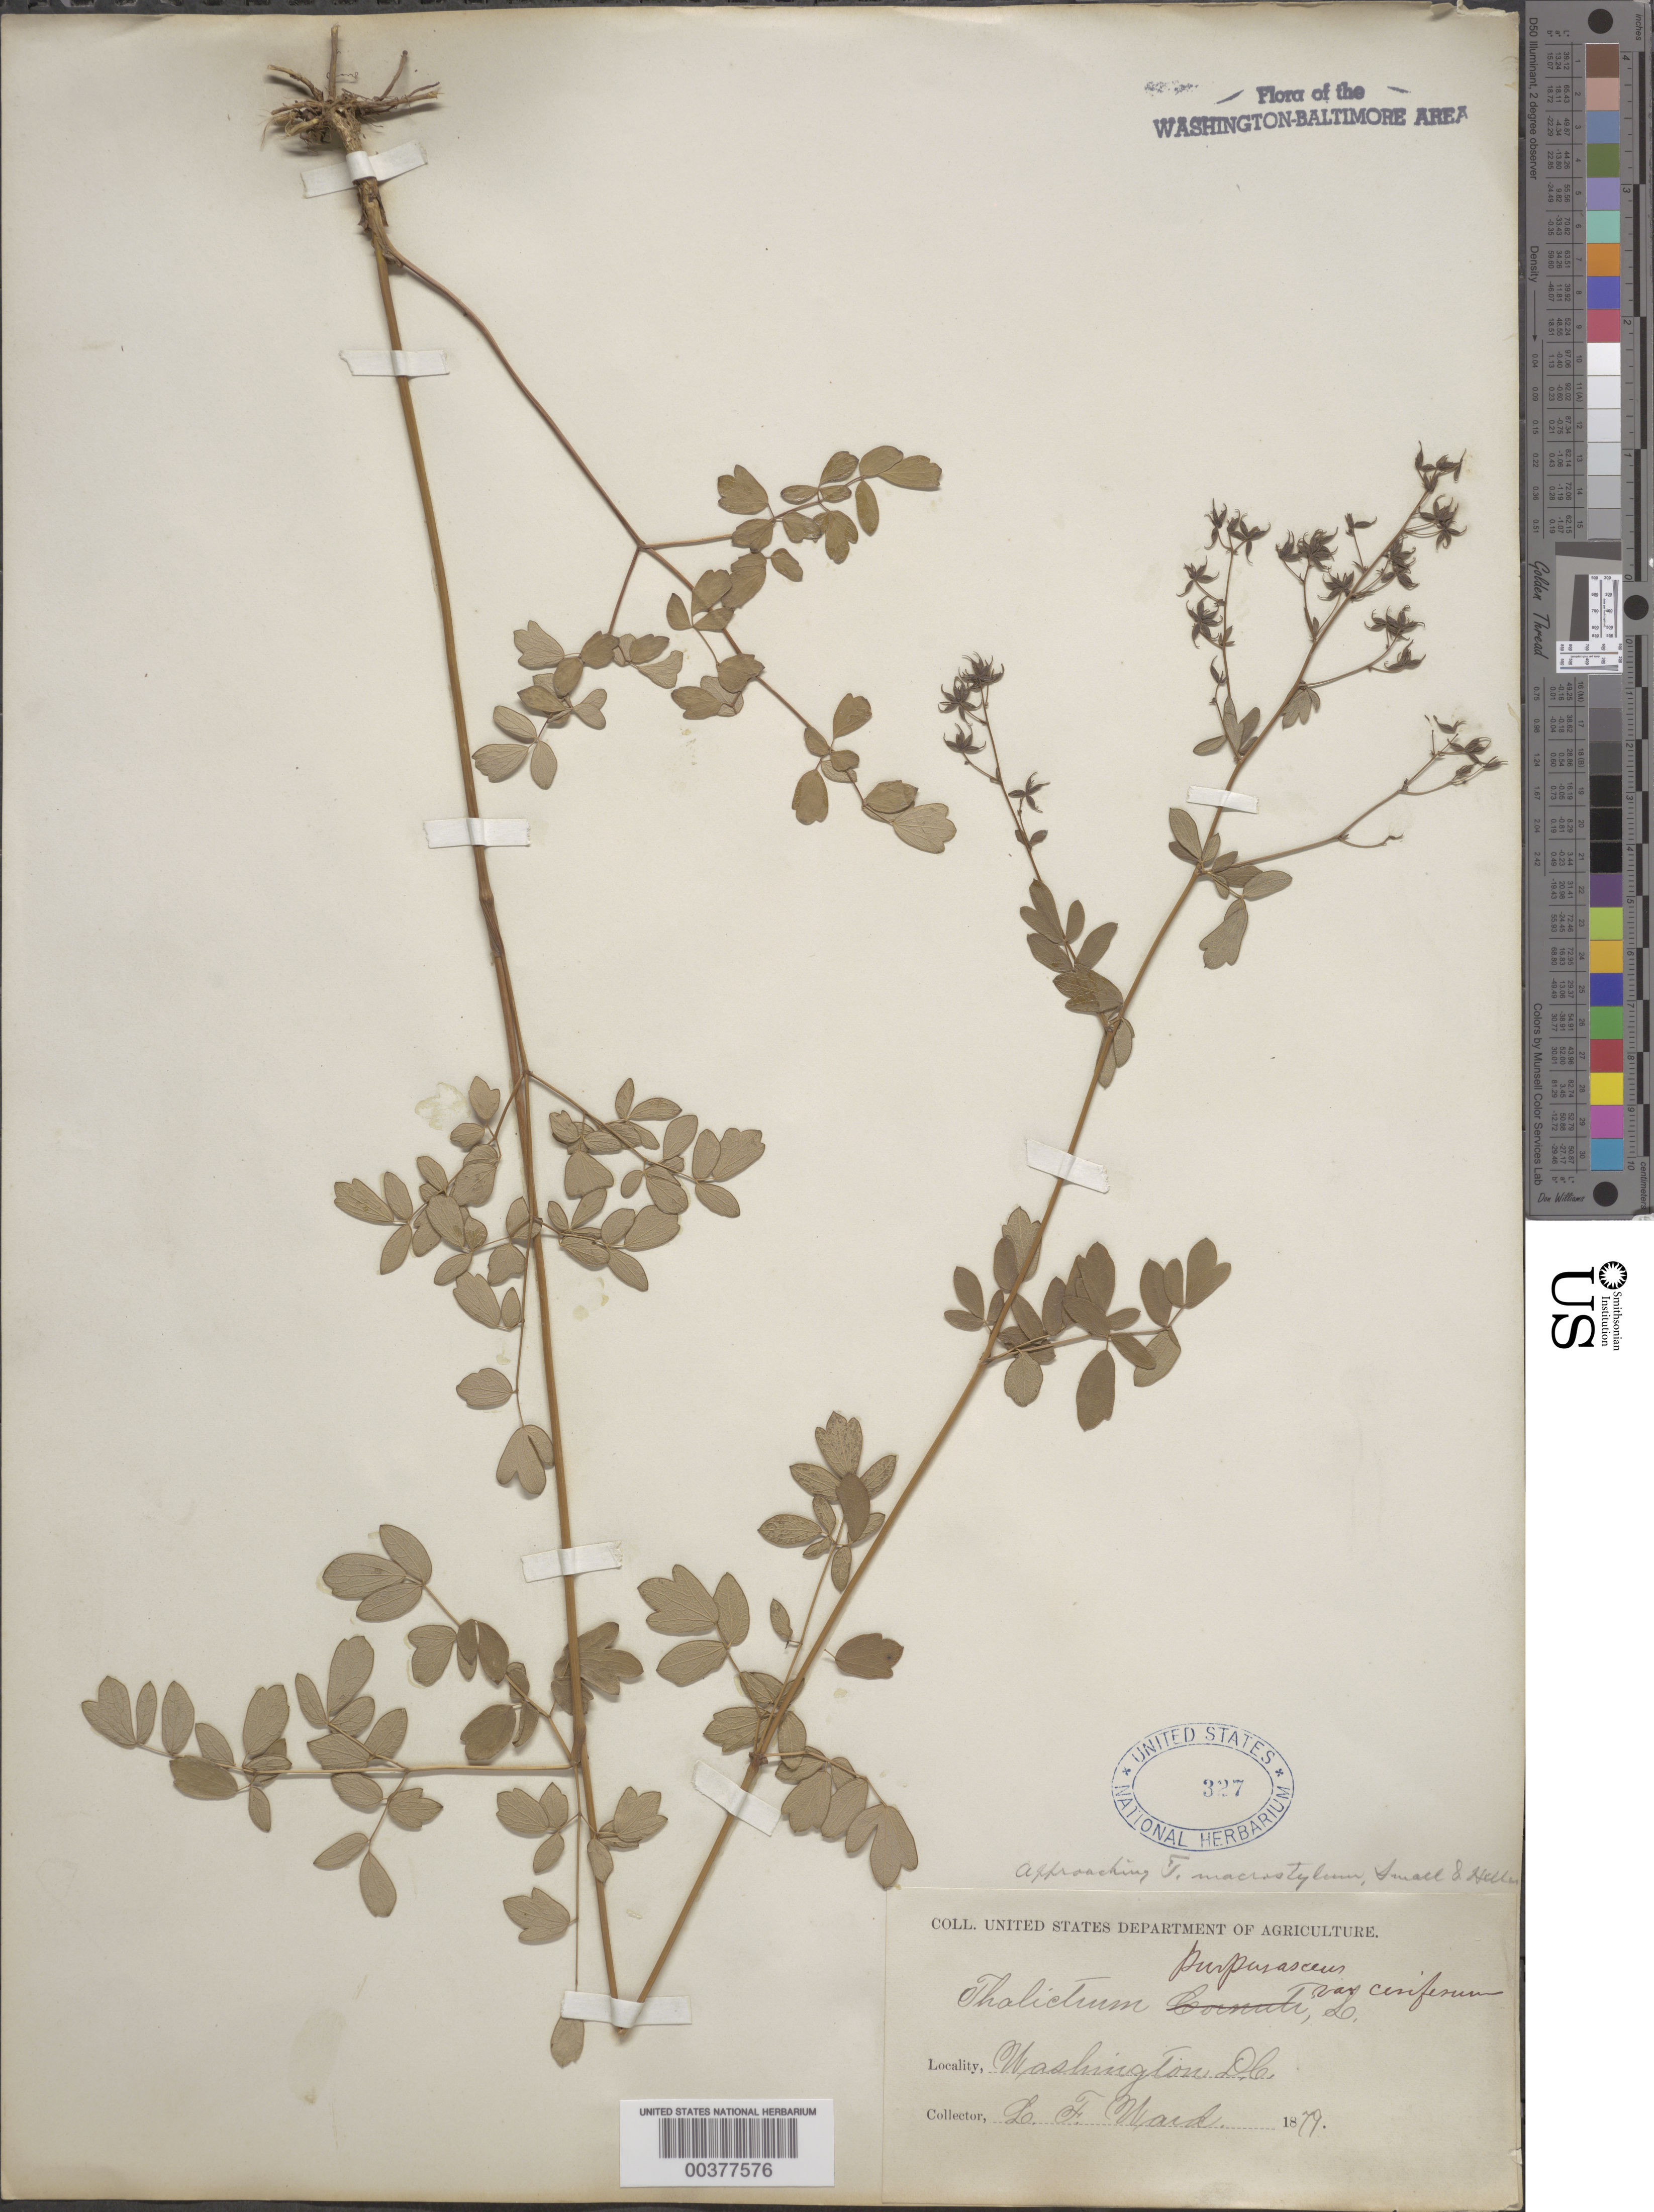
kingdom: Plantae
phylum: Tracheophyta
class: Magnoliopsida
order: Ranunculales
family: Ranunculaceae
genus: Thalictrum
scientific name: Thalictrum amphibolum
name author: Greene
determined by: Strong, Mark T., (BOT), Smithsonian Institution - National Museum of Natural History (UNITED STATES)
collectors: L. F. Ward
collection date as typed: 1879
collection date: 1879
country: United States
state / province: District of Columbia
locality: Washington DC area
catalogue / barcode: US 327